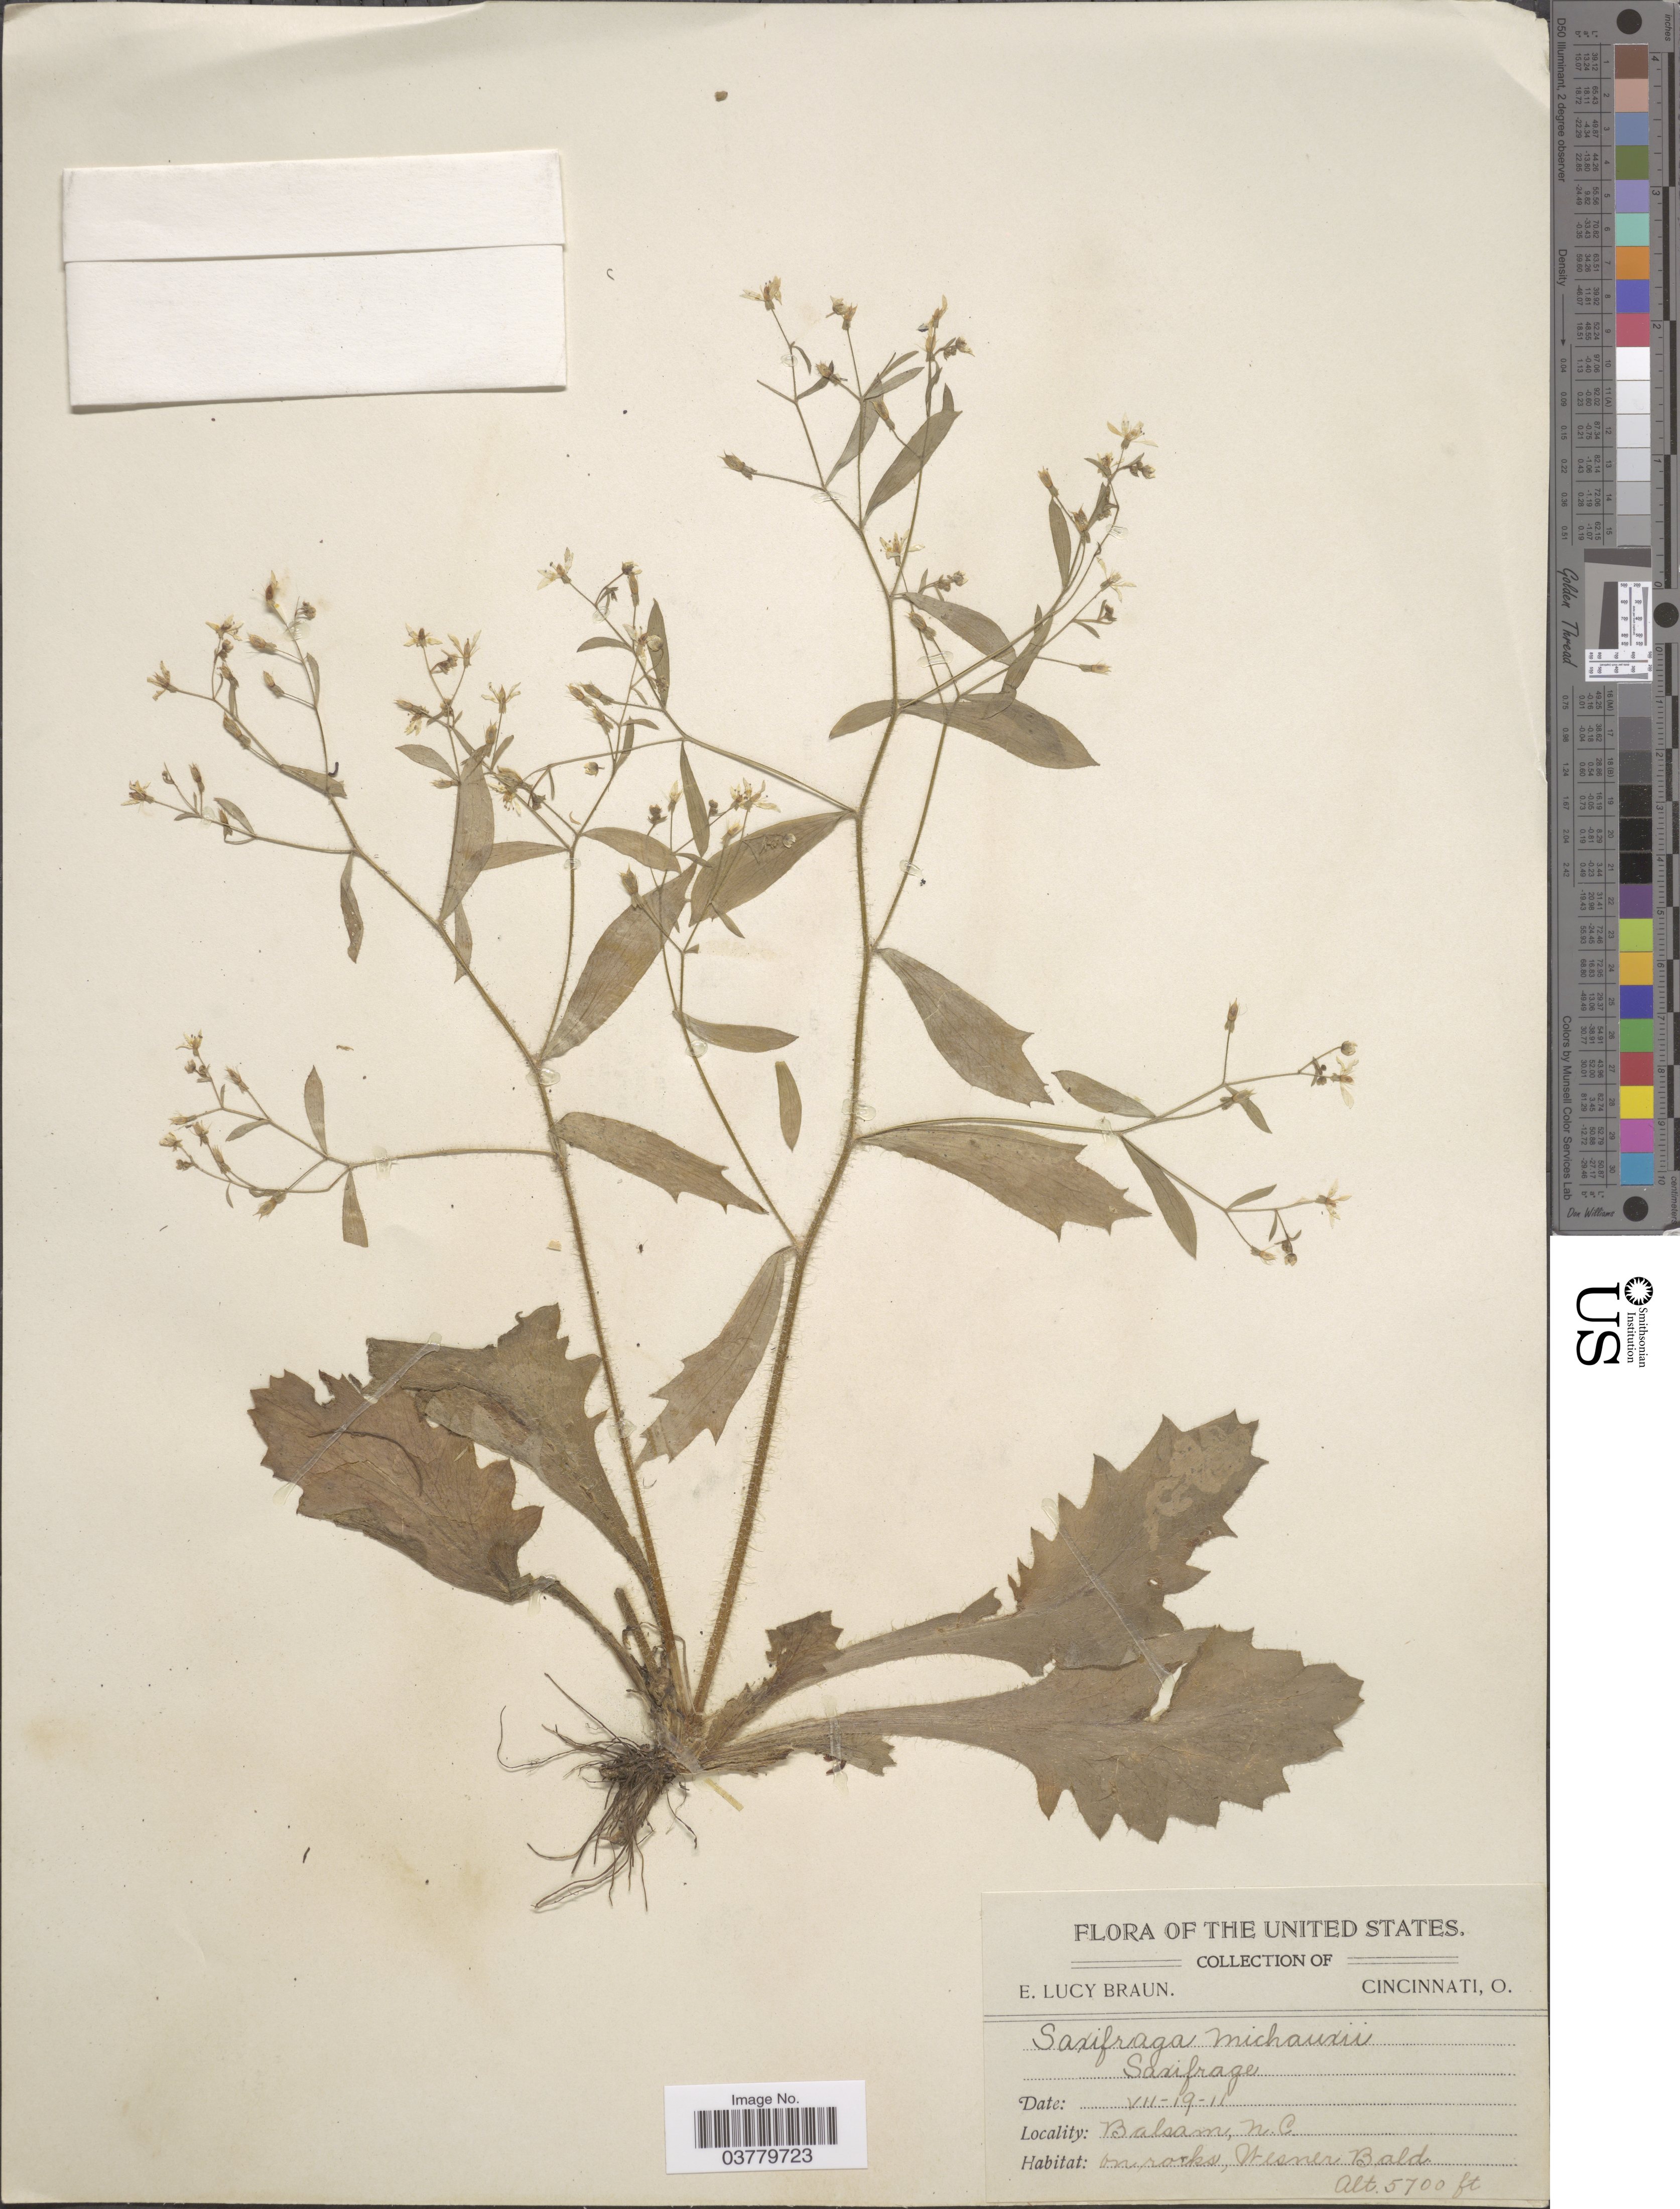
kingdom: Plantae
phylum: Tracheophyta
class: Magnoliopsida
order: Saxifragales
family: Saxifragaceae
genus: Micranthes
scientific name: Micranthes petiolaris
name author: (Raf.) Bush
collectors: E. L. Braun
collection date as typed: Transcribed d/m/y: 19/7/11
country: United States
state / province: North Carolina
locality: Balsam, Wesner Bald.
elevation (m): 1737